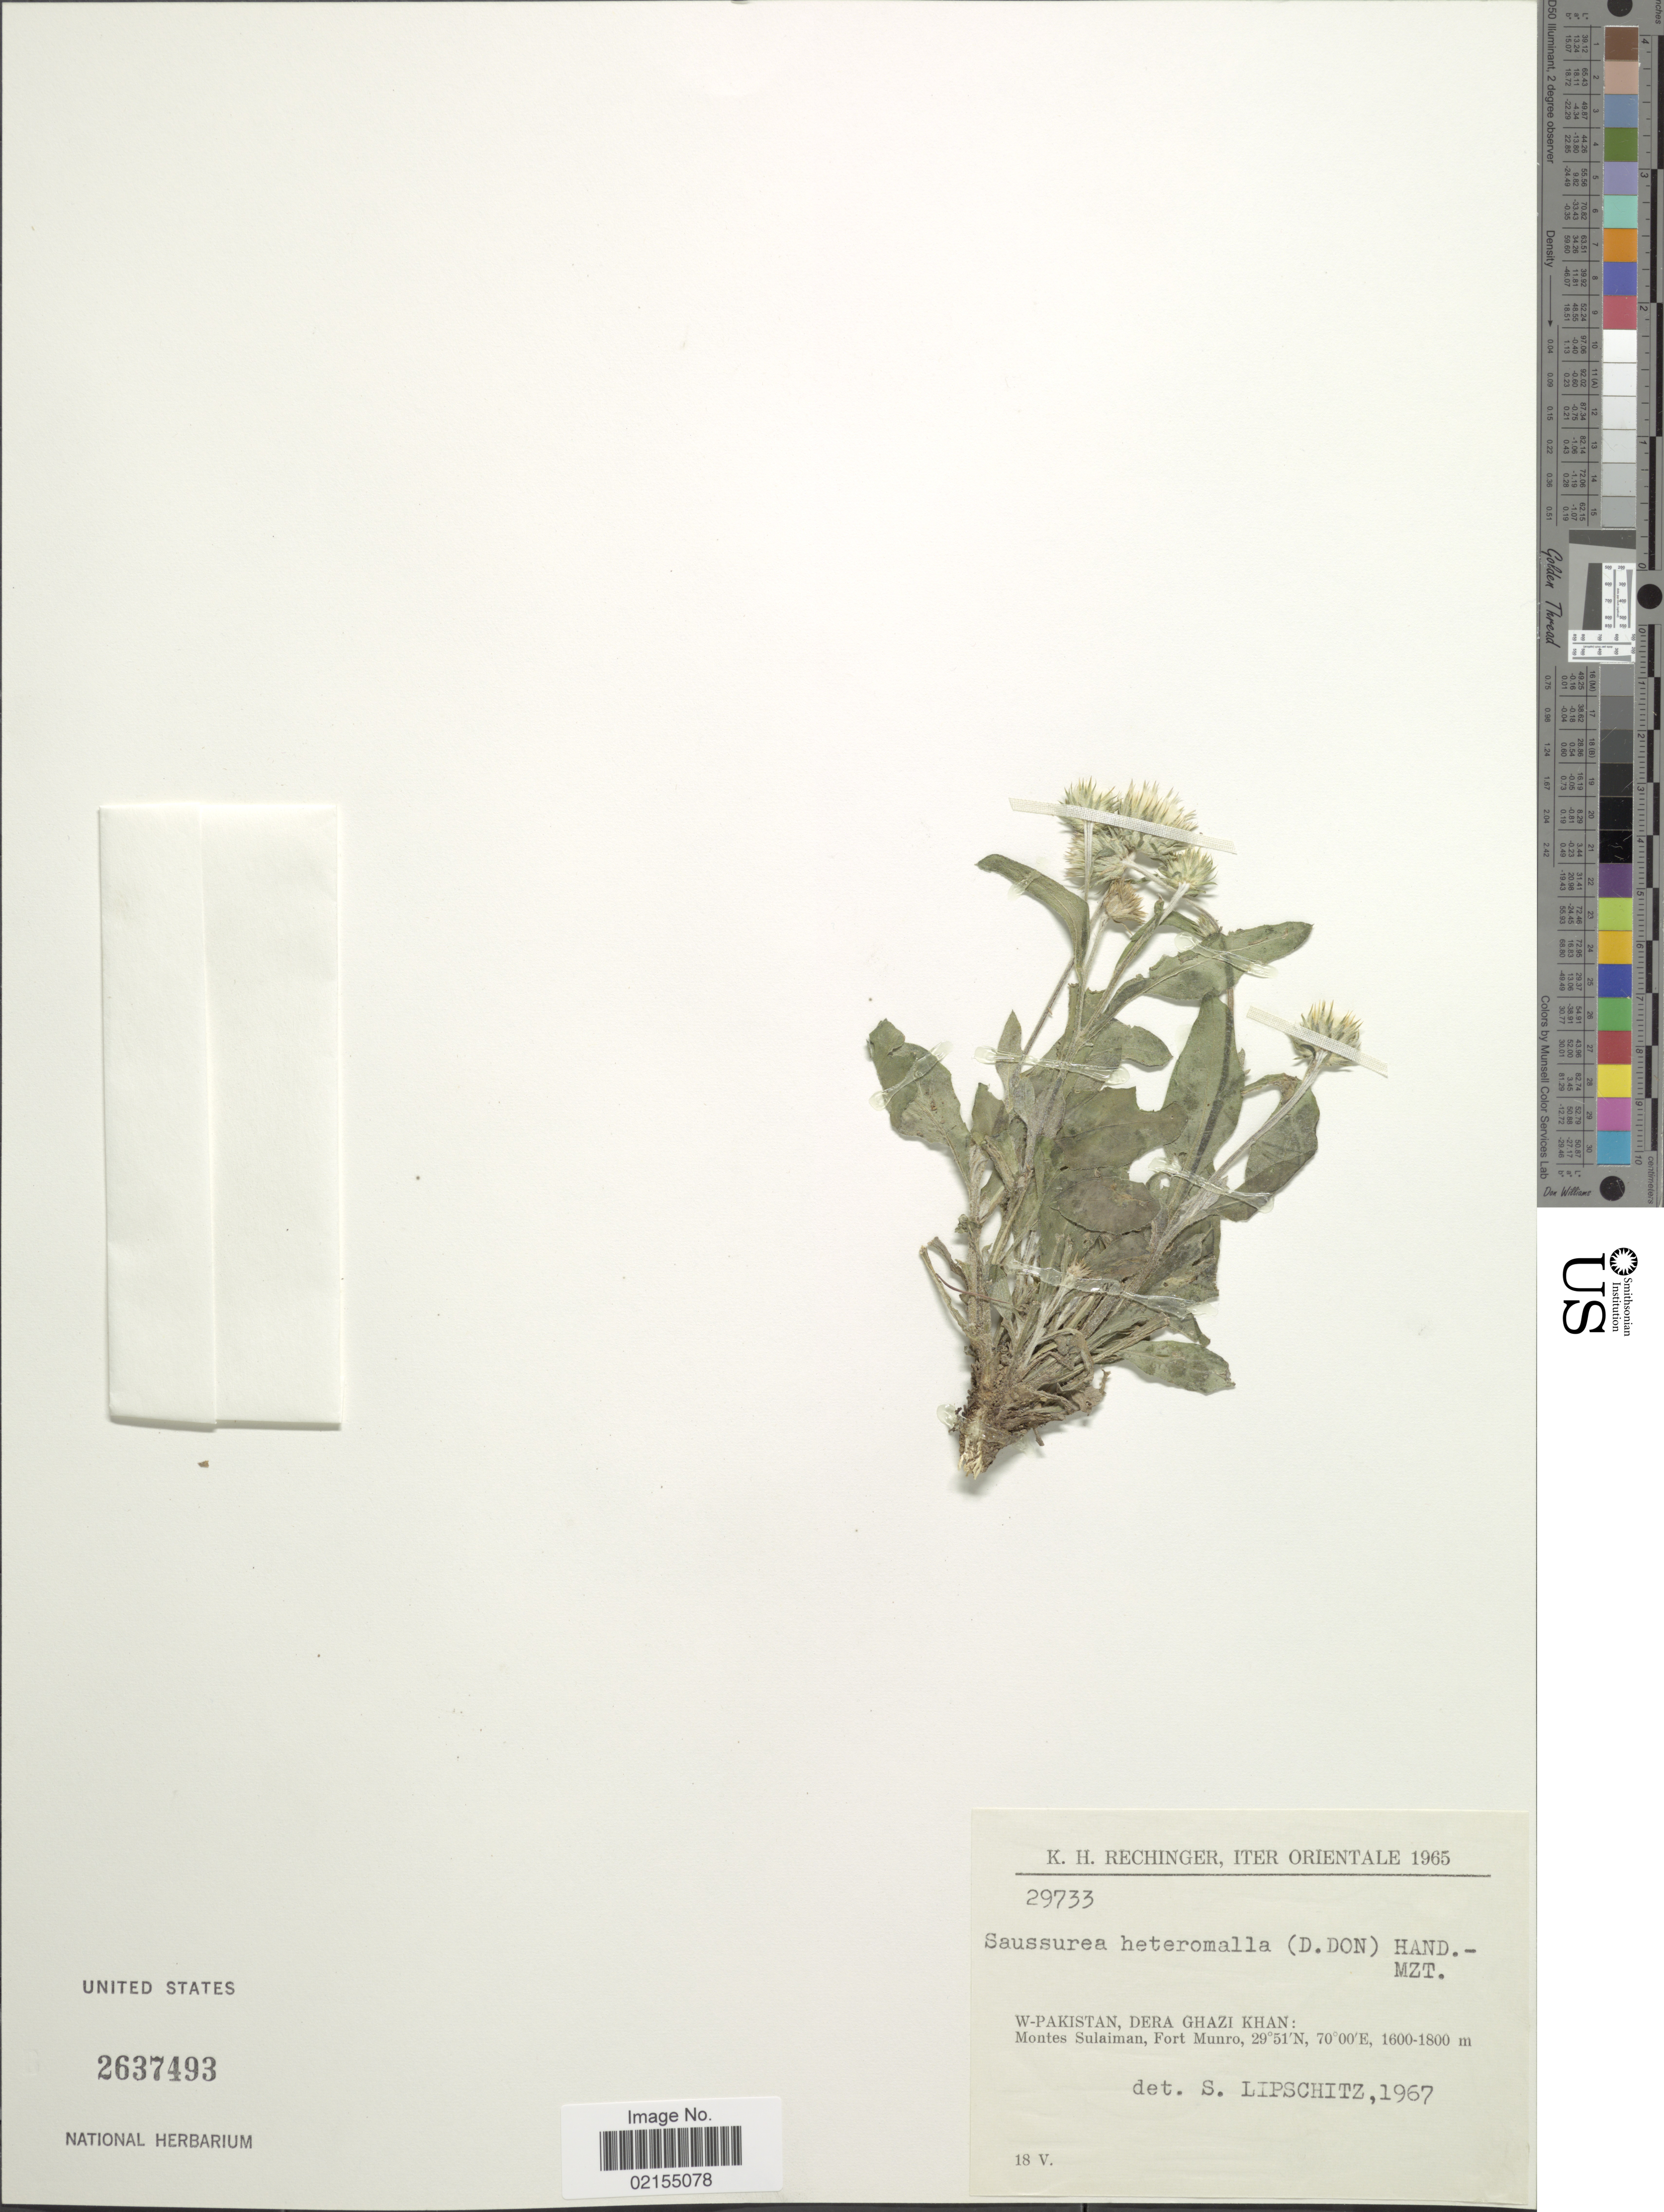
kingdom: Plantae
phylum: Tracheophyta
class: Magnoliopsida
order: Asterales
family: Asteraceae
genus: Himalaiella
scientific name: Himalaiella heteromalla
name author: (D. Don) Raab-Straube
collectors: K. H. Rechinger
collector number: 29733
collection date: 1965-05-18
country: Pakistan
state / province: Punjab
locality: Iter Orientale, W-Pakistan, Dera Ghazi Khan: Montes Sulaiman, Fort Munro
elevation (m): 1600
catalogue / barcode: US 2637493